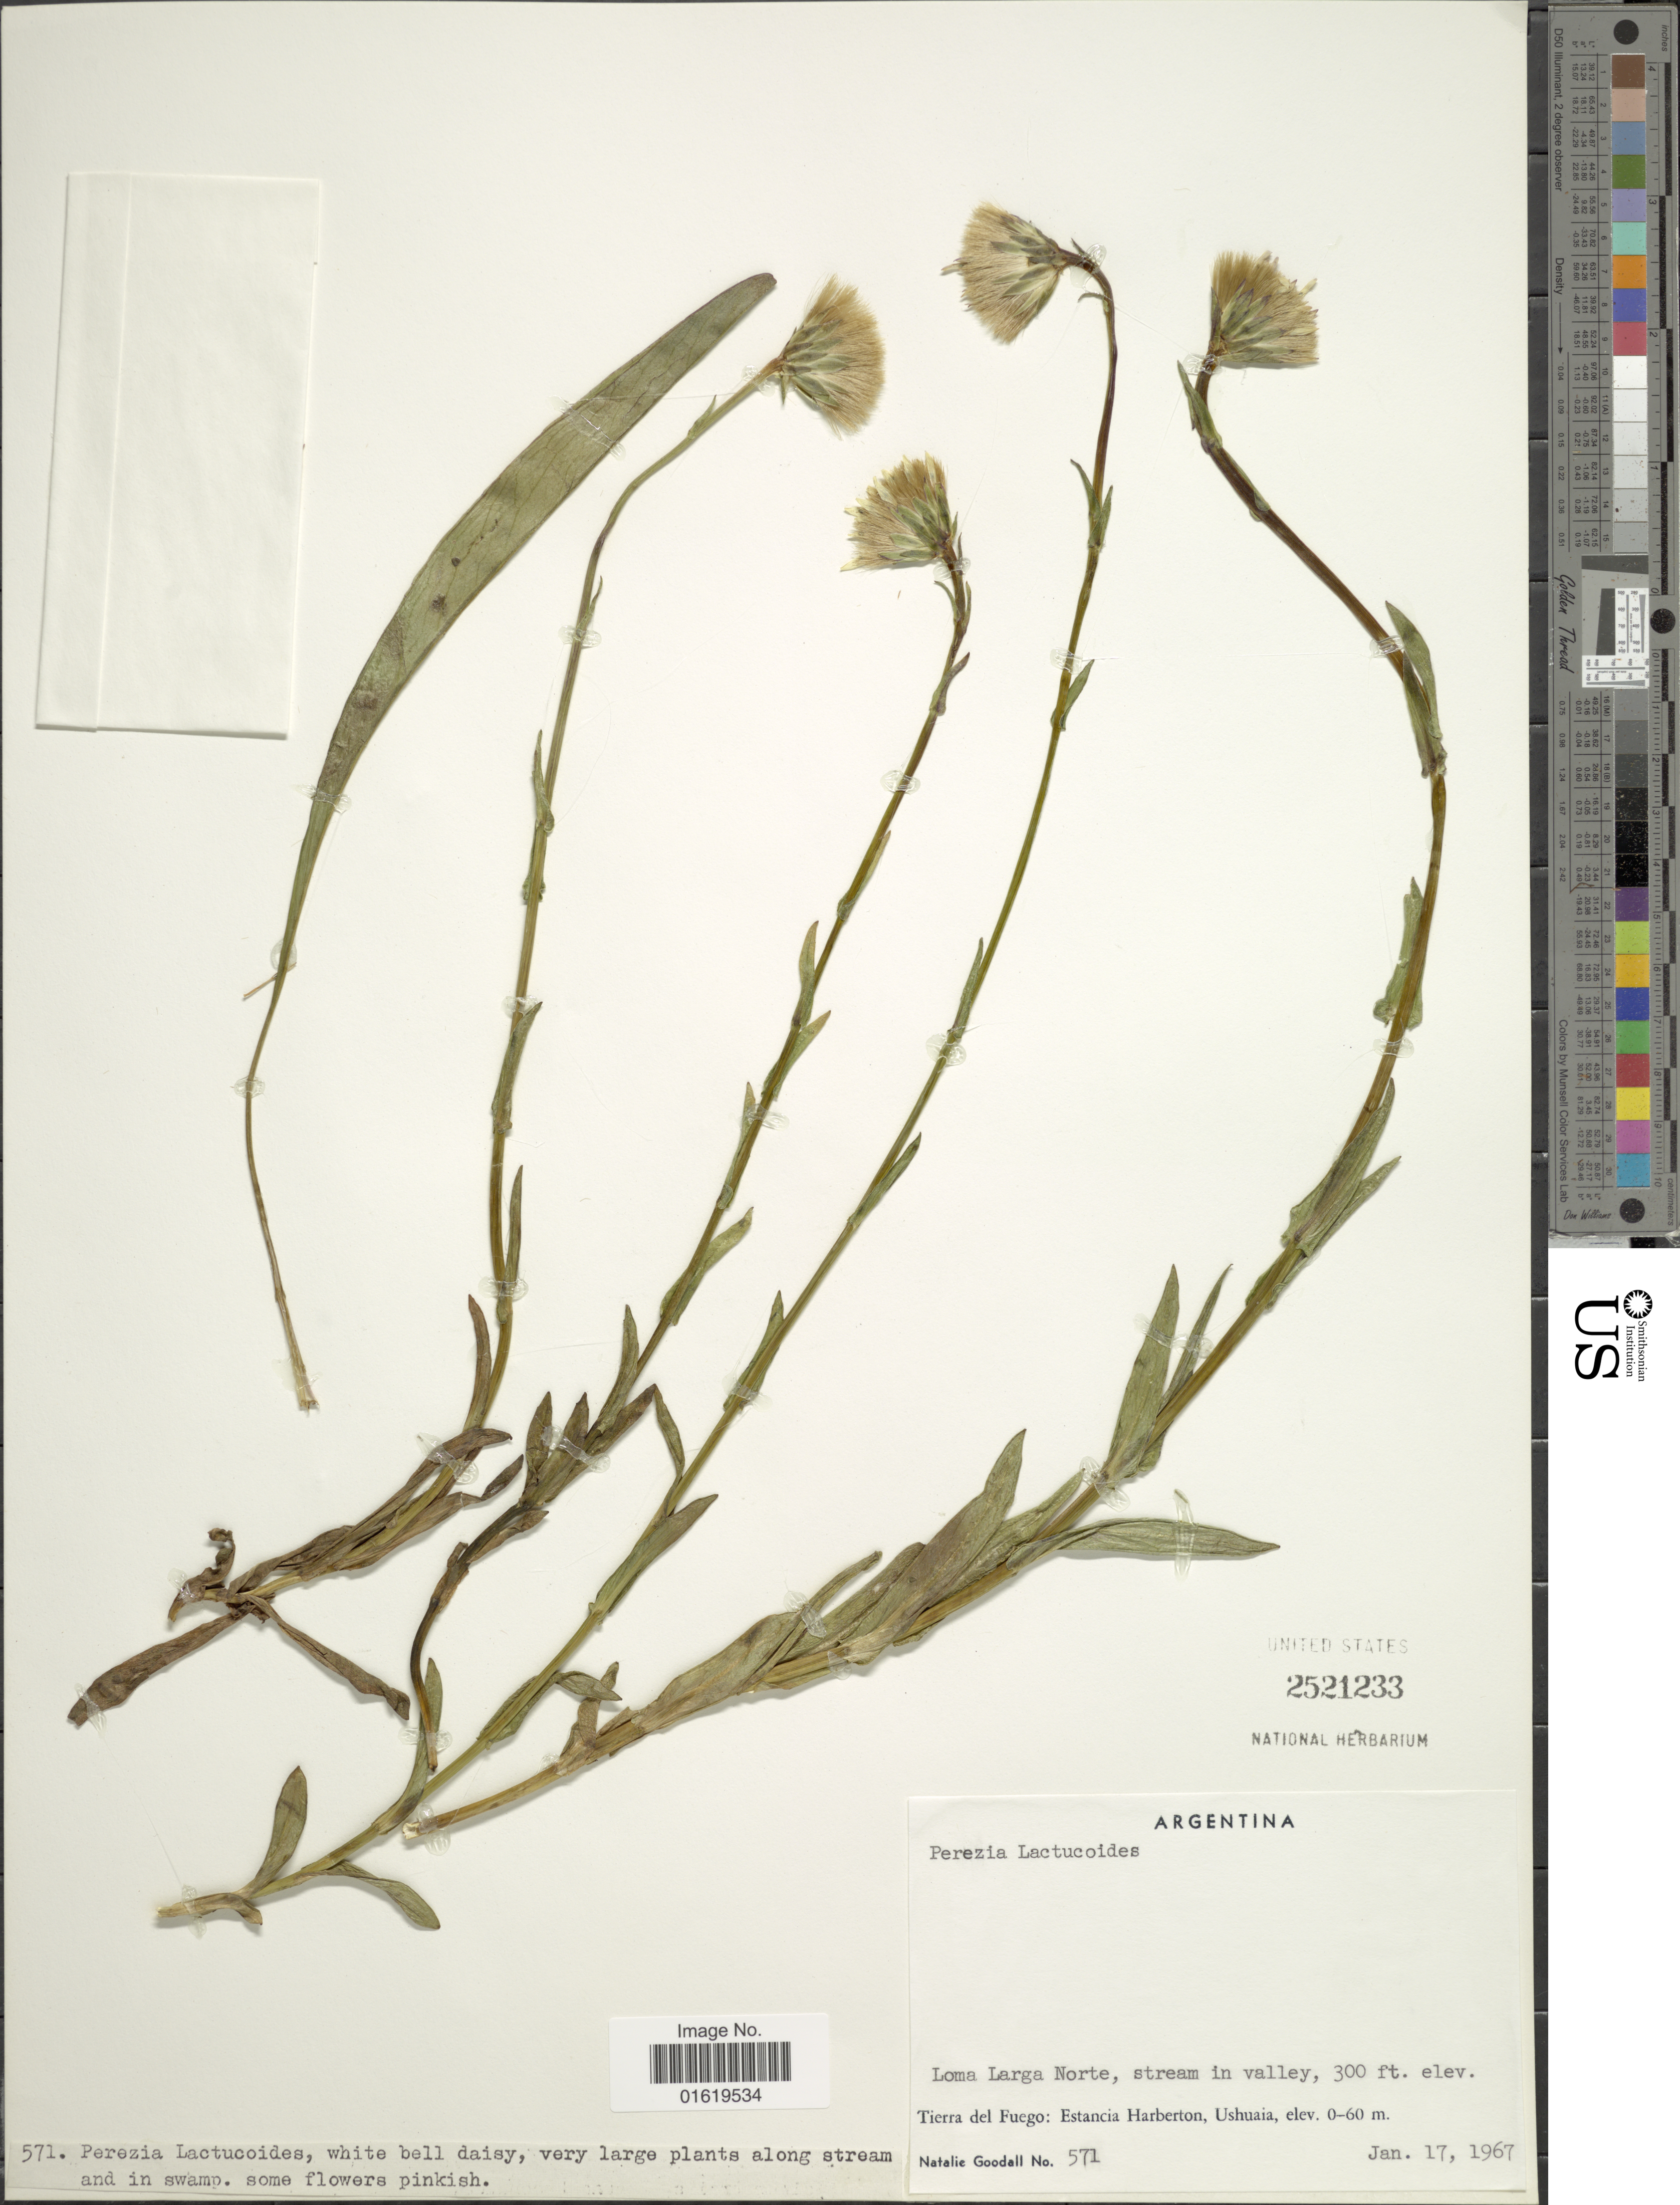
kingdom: Plantae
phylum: Tracheophyta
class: Magnoliopsida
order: Asterales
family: Asteraceae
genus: Perezia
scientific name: Perezia lactucoides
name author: (Vahl) Less.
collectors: N. Goodall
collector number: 571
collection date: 1967-01-17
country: Argentina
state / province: Tierra del Fuego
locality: Loma Larga Norte, stream in valley. Tierra del Fuego: Estancia Harberton, Ushuaia.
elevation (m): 0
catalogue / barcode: US 2521233